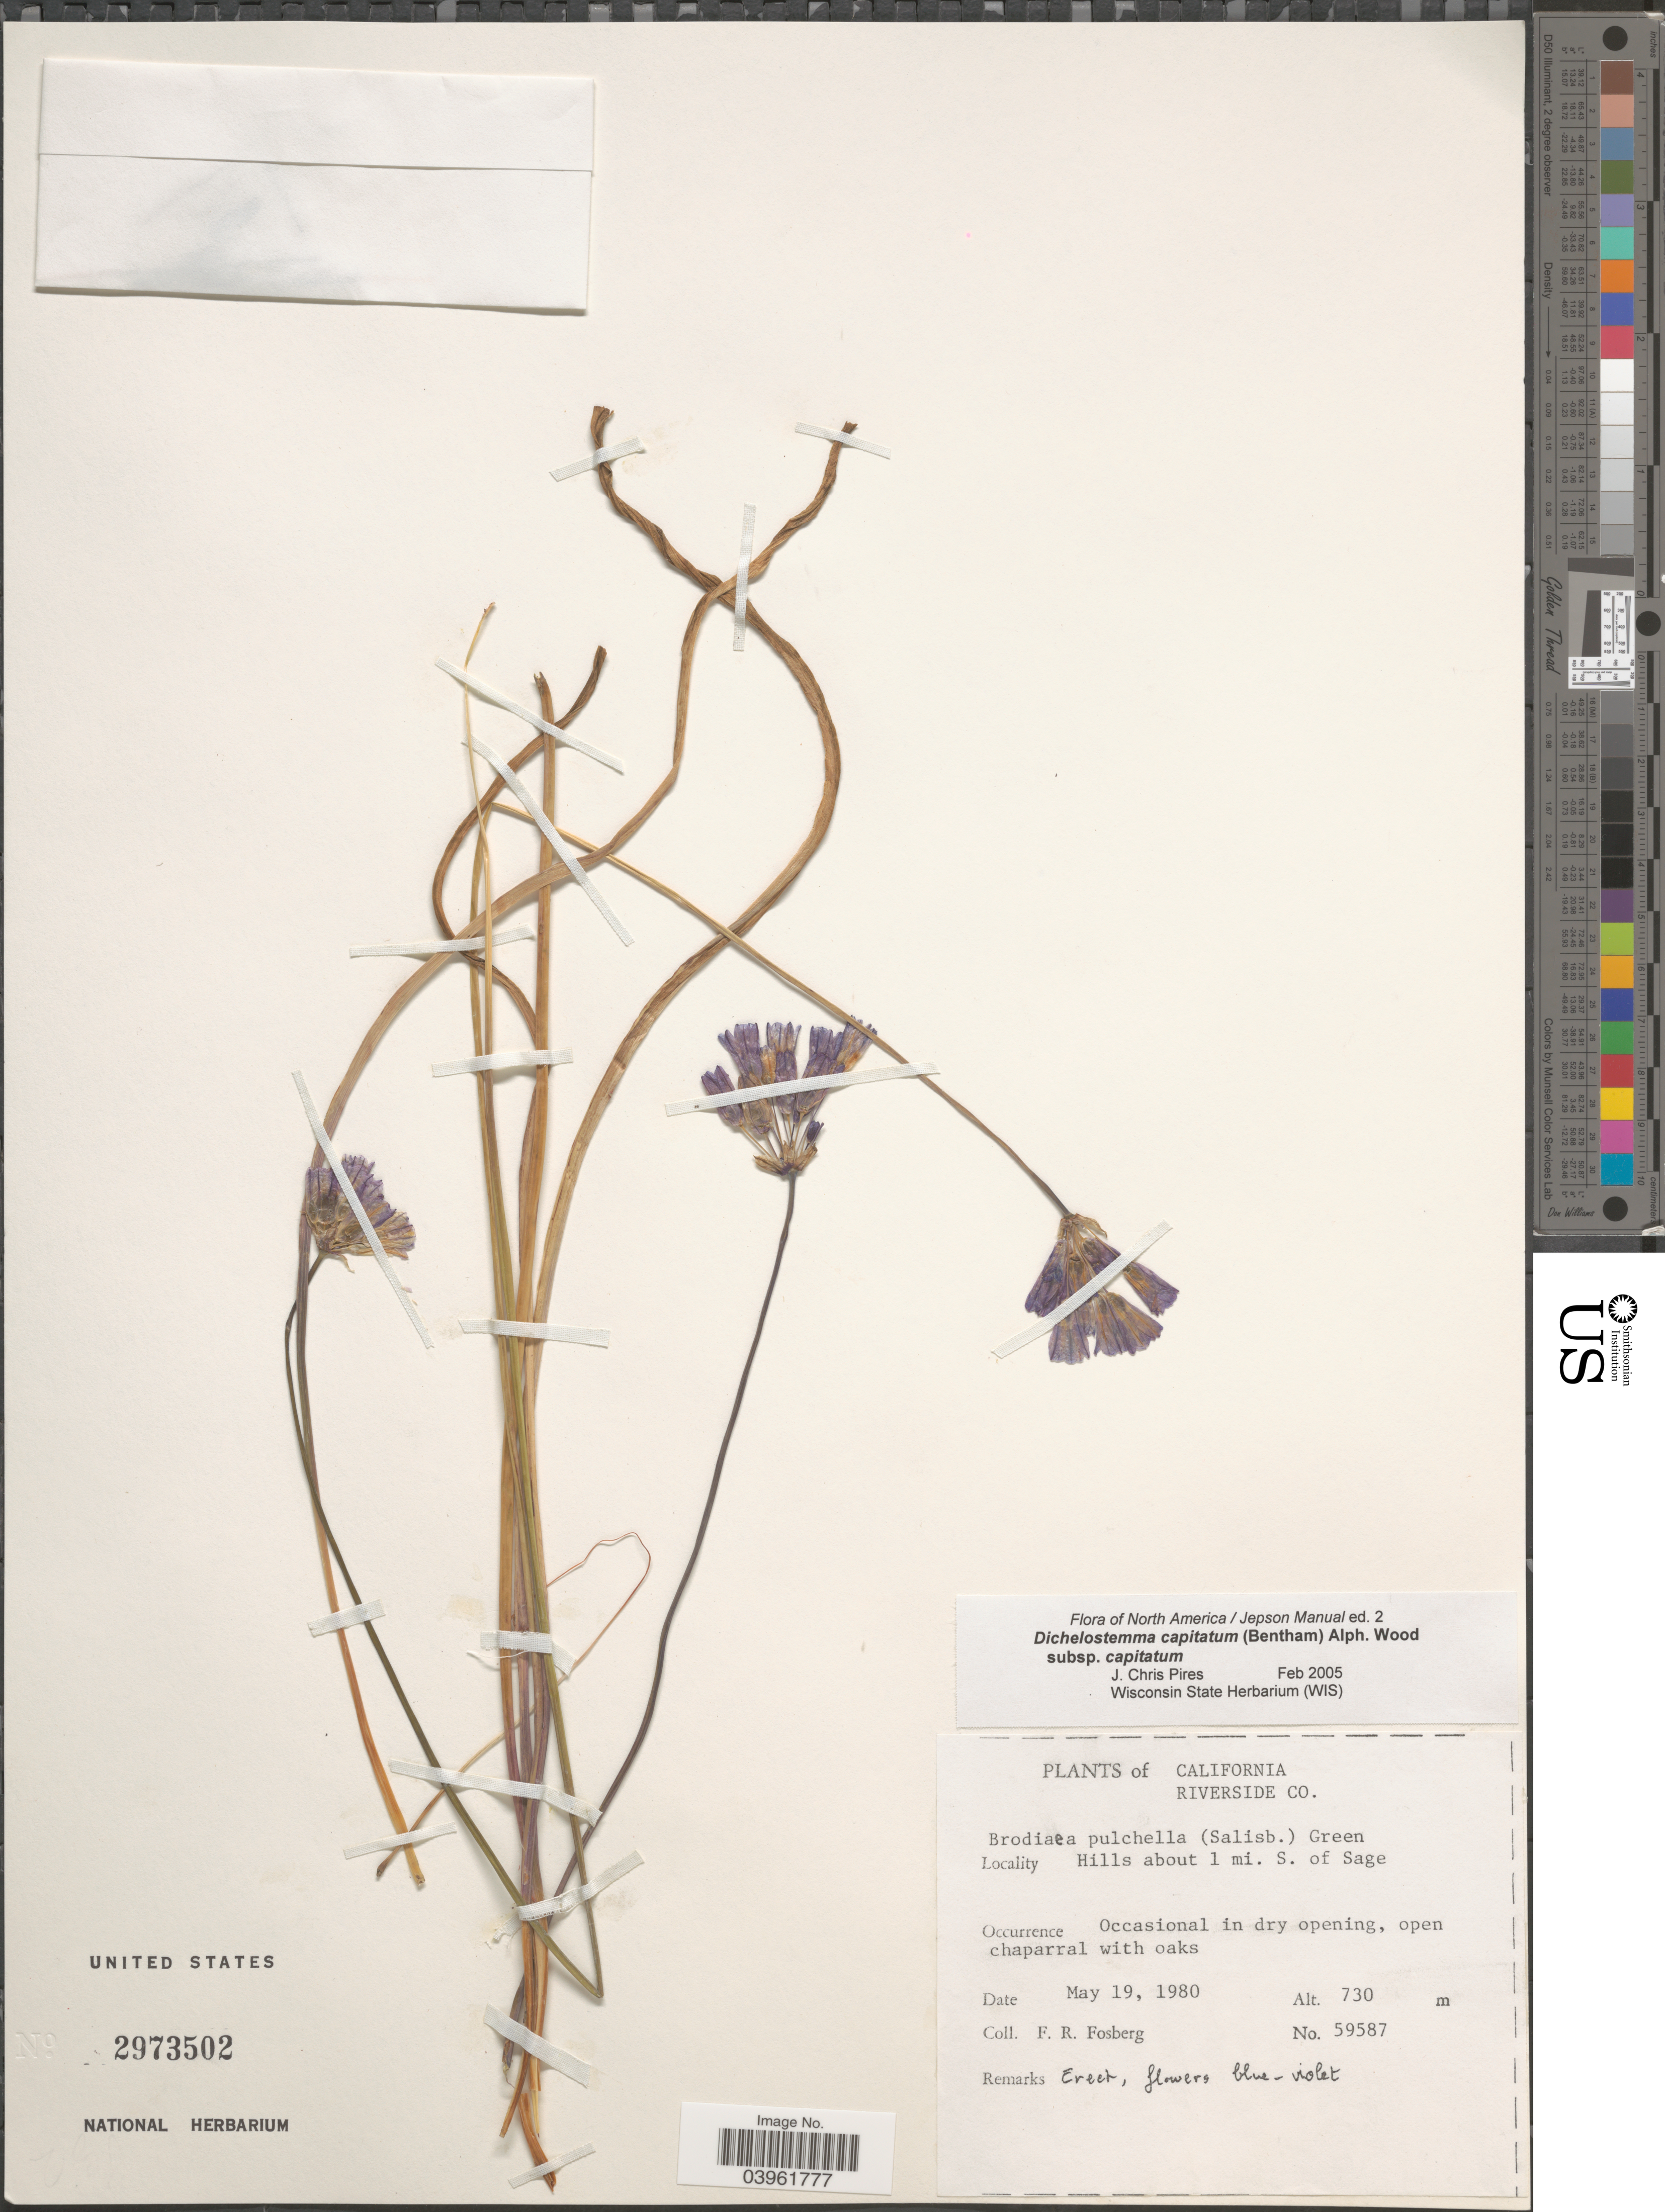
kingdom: Plantae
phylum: Tracheophyta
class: Liliopsida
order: Asparagales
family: Asparagaceae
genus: Dichelostemma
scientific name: Dichelostemma capitatum subsp. capitatum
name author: (Benth.) Alph. Wood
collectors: F. R. Fosberg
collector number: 59587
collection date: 1980-05-19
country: United States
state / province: California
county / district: Riverside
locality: Riverside Co. Hills about 1 mi. S. of Sage.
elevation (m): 730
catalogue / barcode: US 2973502